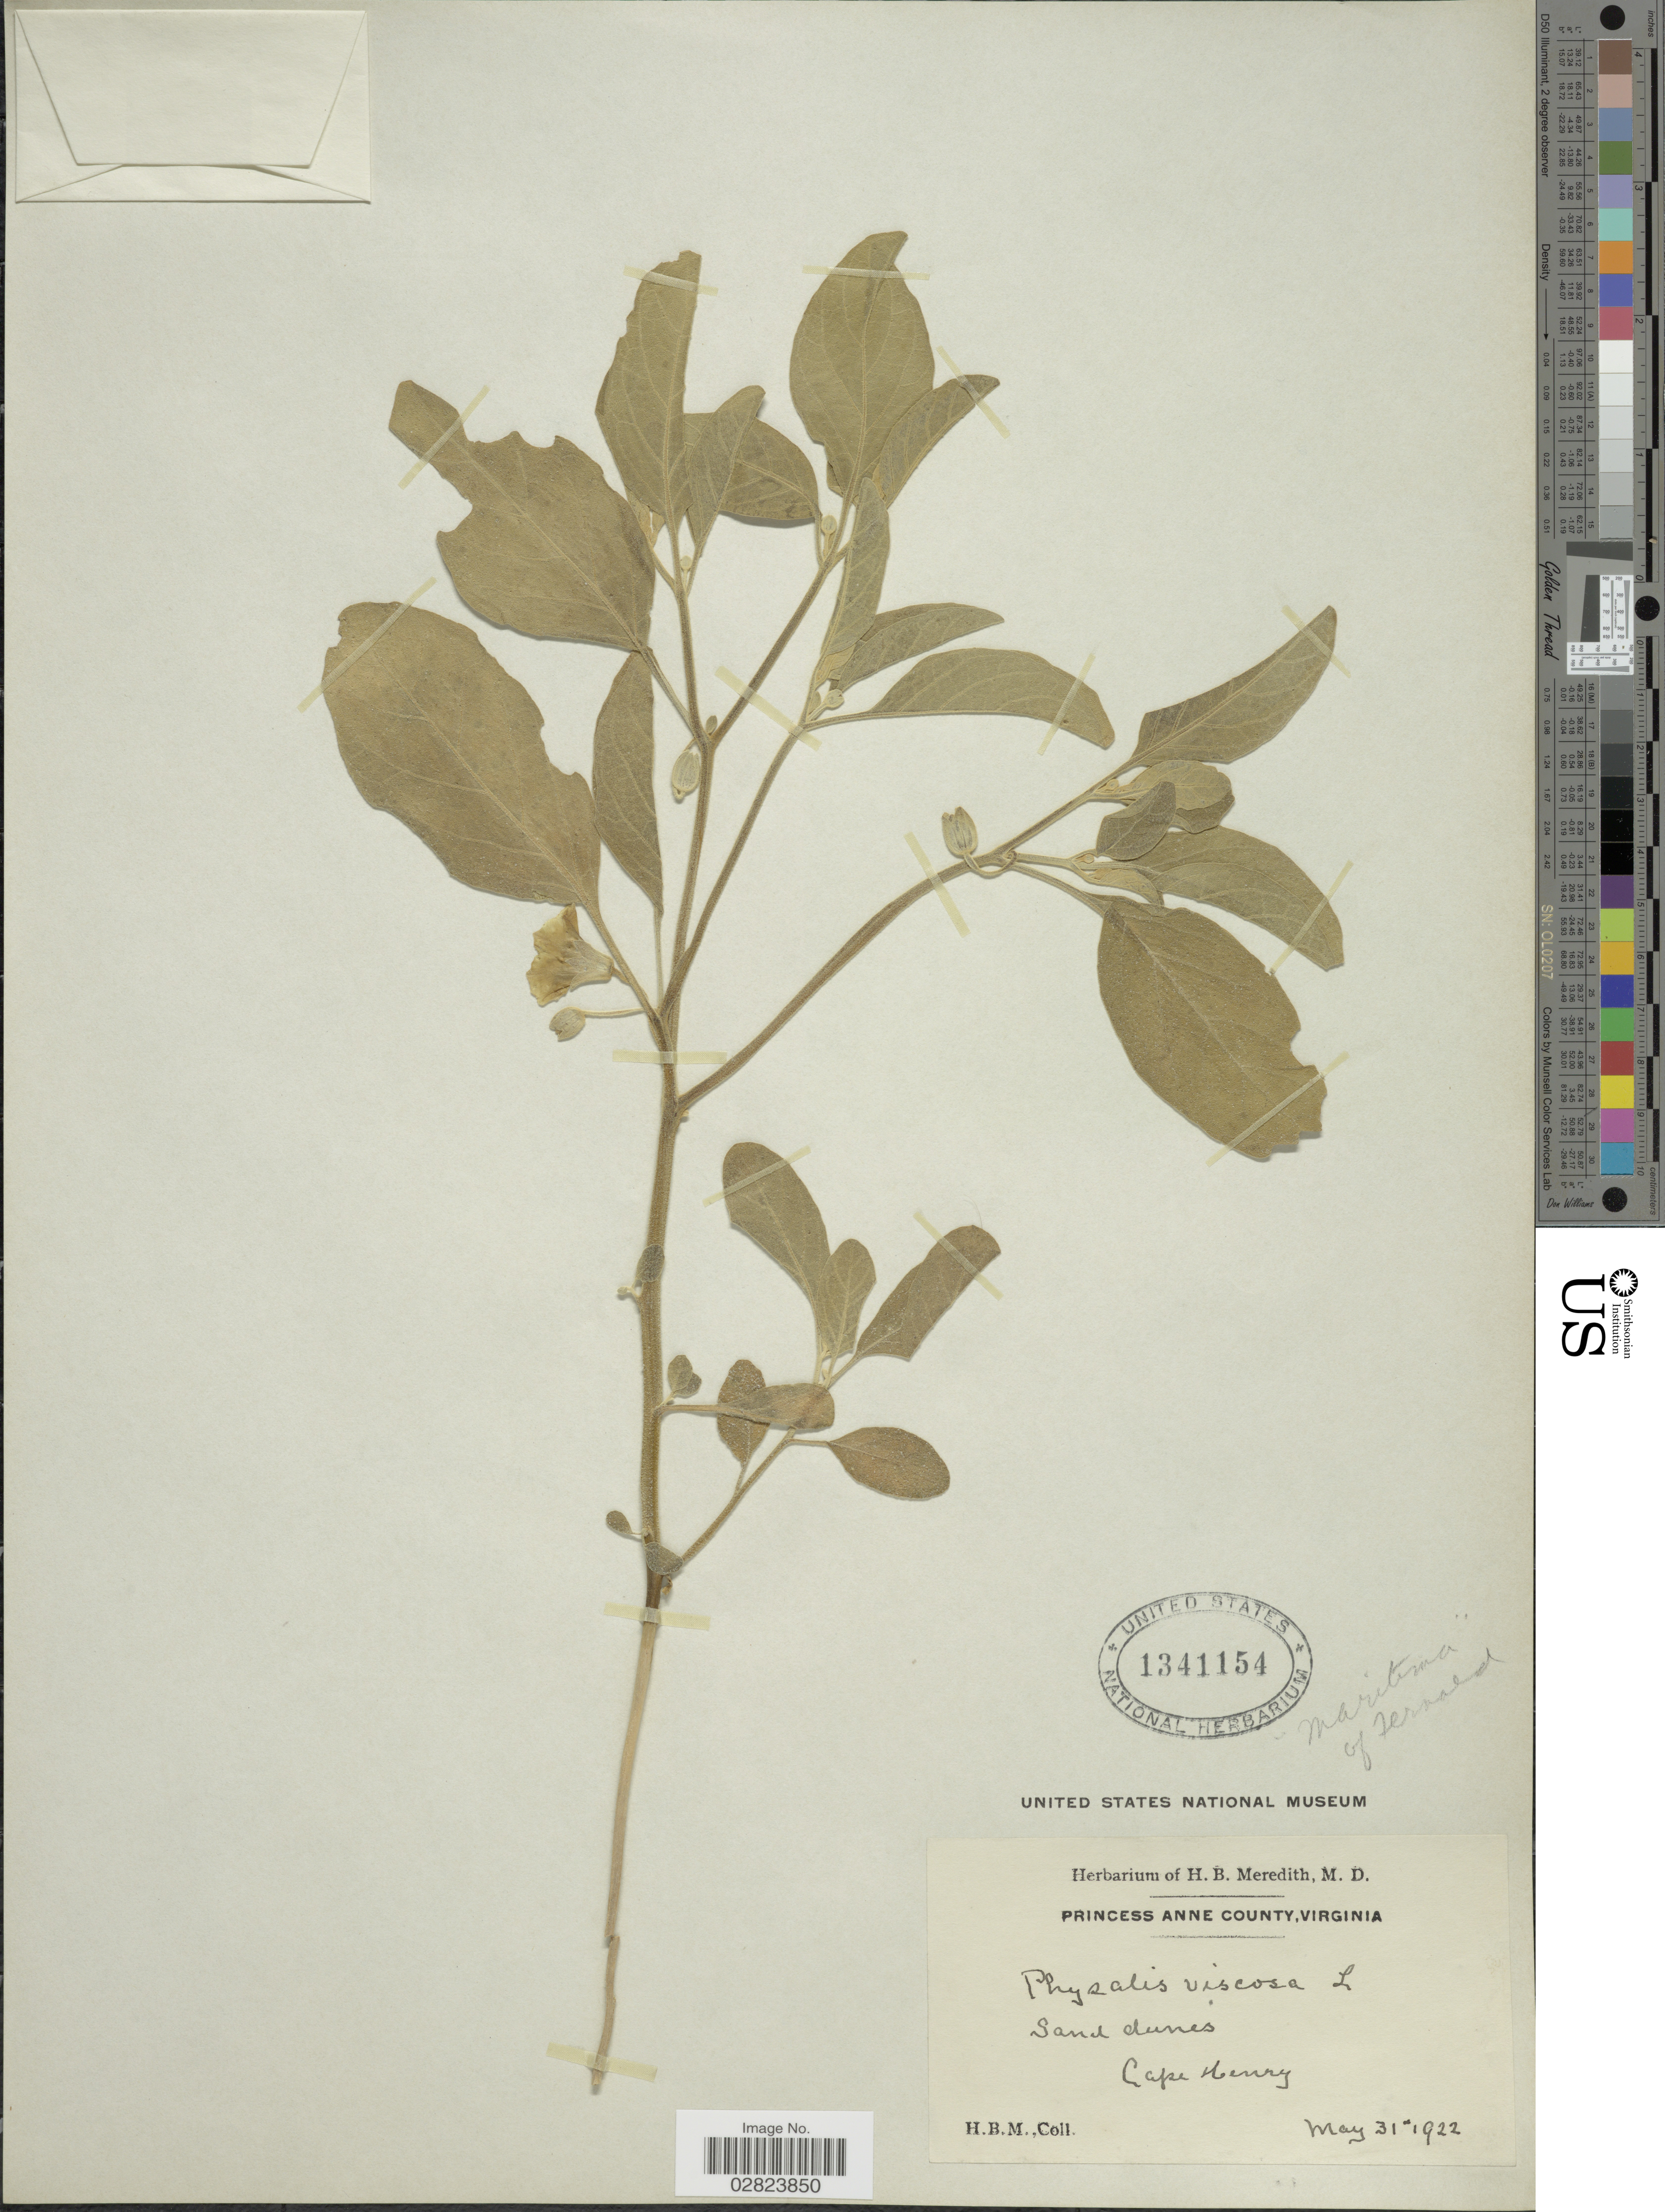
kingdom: Plantae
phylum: Tracheophyta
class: Magnoliopsida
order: Solanales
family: Solanaceae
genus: Physalis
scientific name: Physalis maritima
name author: M.A. Curtis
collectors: H. Meredith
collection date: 1922-05-31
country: United States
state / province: Virginia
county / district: City of Virginia Beach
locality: Princess Anne (=historic county name)County. Cape Henry.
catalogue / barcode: US 1341154